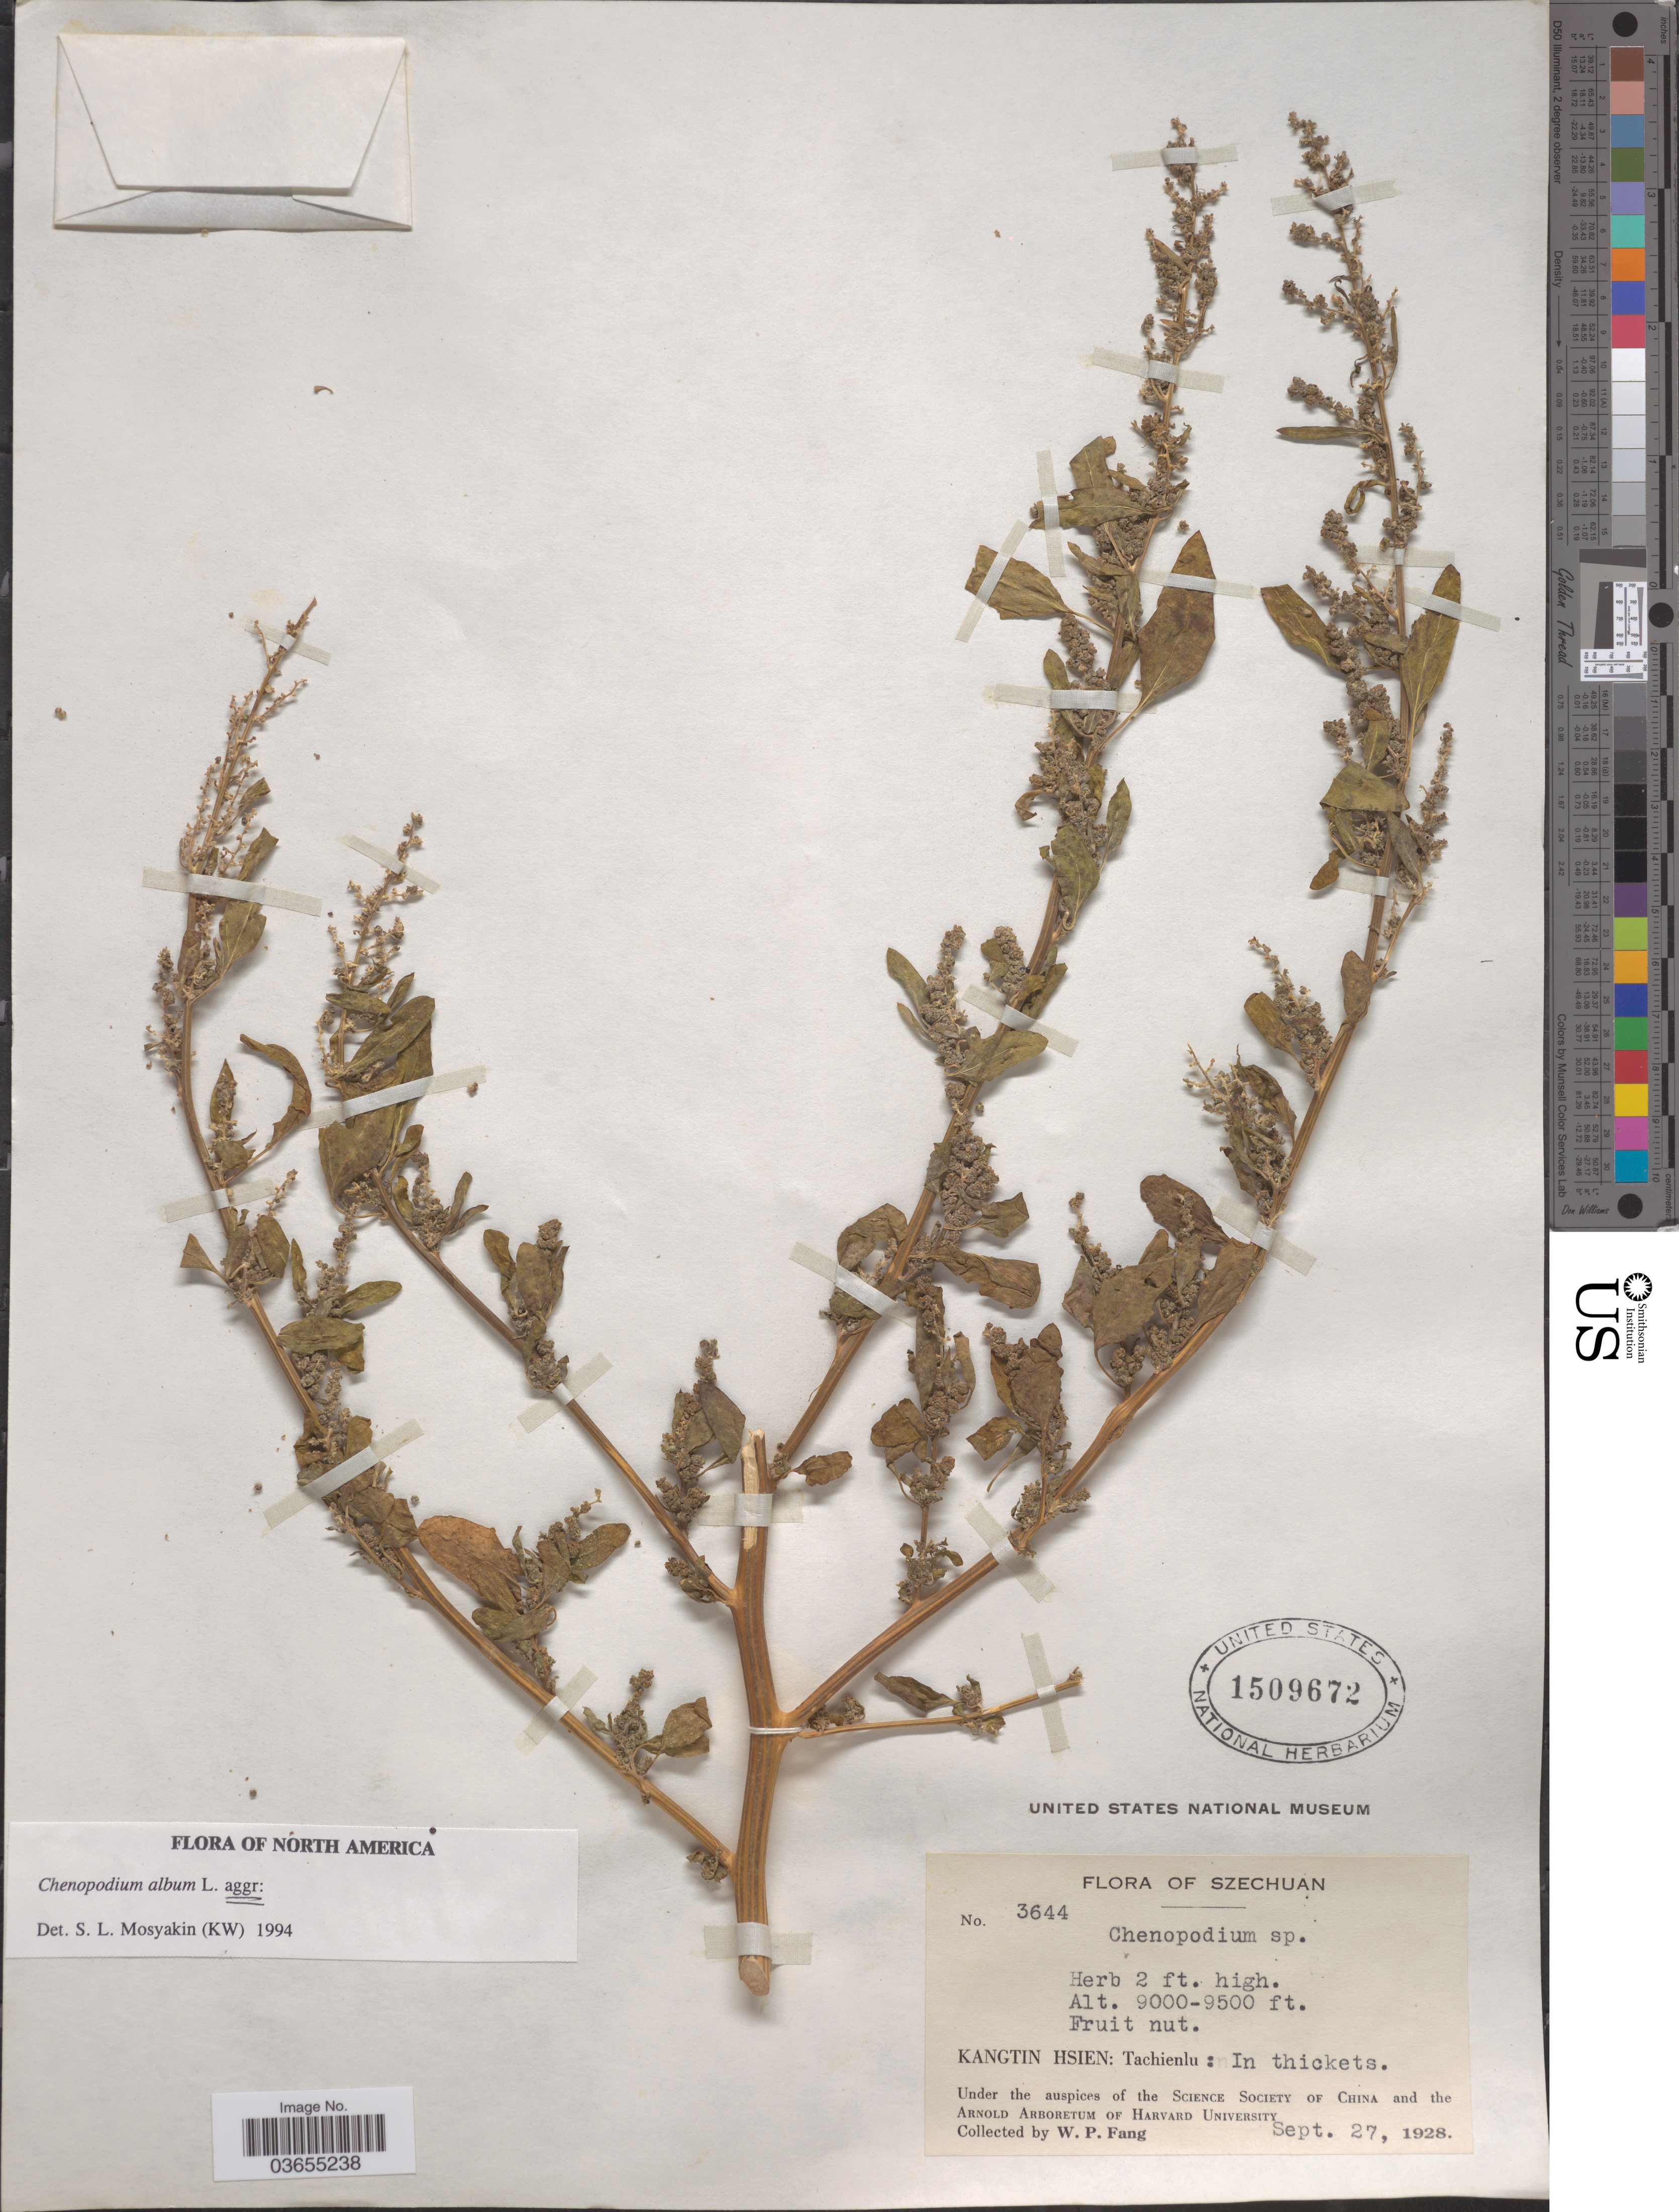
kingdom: Plantae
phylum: Tracheophyta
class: Magnoliopsida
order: Caryophyllales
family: Amaranthaceae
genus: Chenopodium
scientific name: Chenopodium album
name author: L.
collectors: W. P. Fang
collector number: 3644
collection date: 1928-09-27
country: China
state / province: Sichuan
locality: Szechuan. Kangtin Hsien: Tachienlu.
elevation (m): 2743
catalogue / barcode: US 1509672